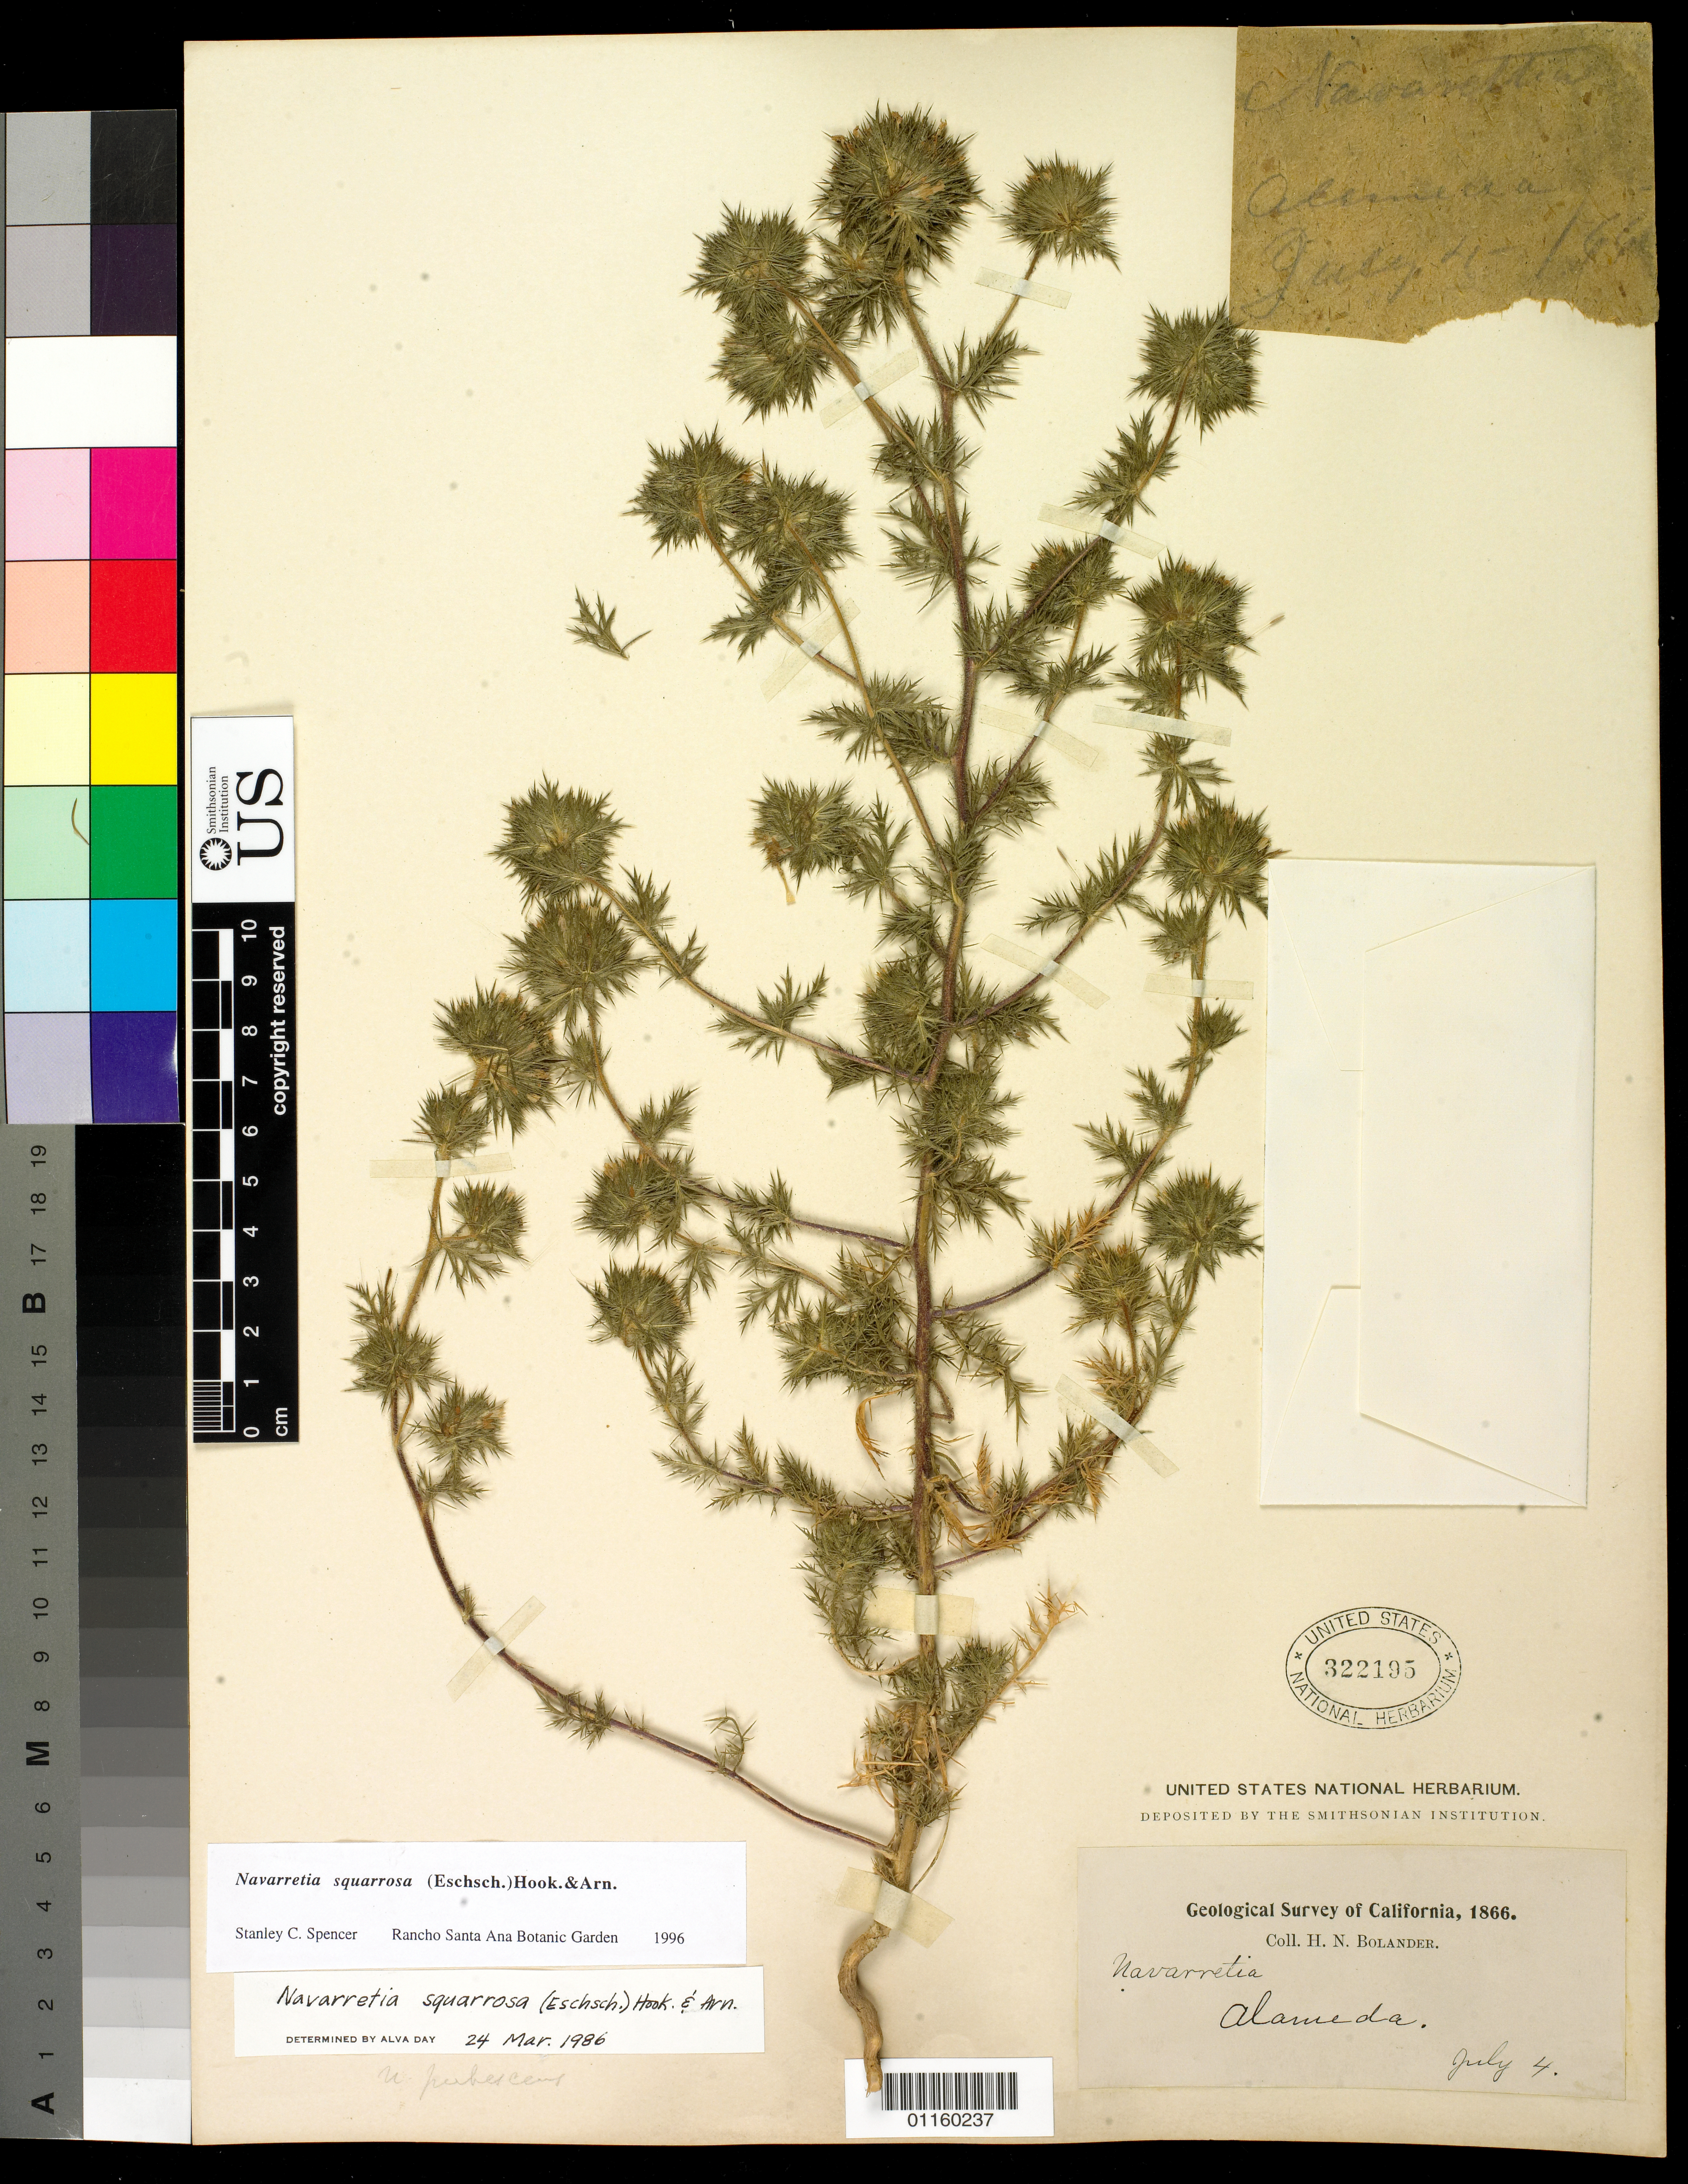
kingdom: Plantae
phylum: Tracheophyta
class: Magnoliopsida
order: Ericales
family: Polemoniaceae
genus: Navarretia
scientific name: Navarretia squarrosa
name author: (Eschsch.) Hook. & Arn.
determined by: Spencer, S. C.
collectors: H. Bolander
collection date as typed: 4 Jul 1866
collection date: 1866-07-04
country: United States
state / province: California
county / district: Alameda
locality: Alameda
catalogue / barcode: US 322195